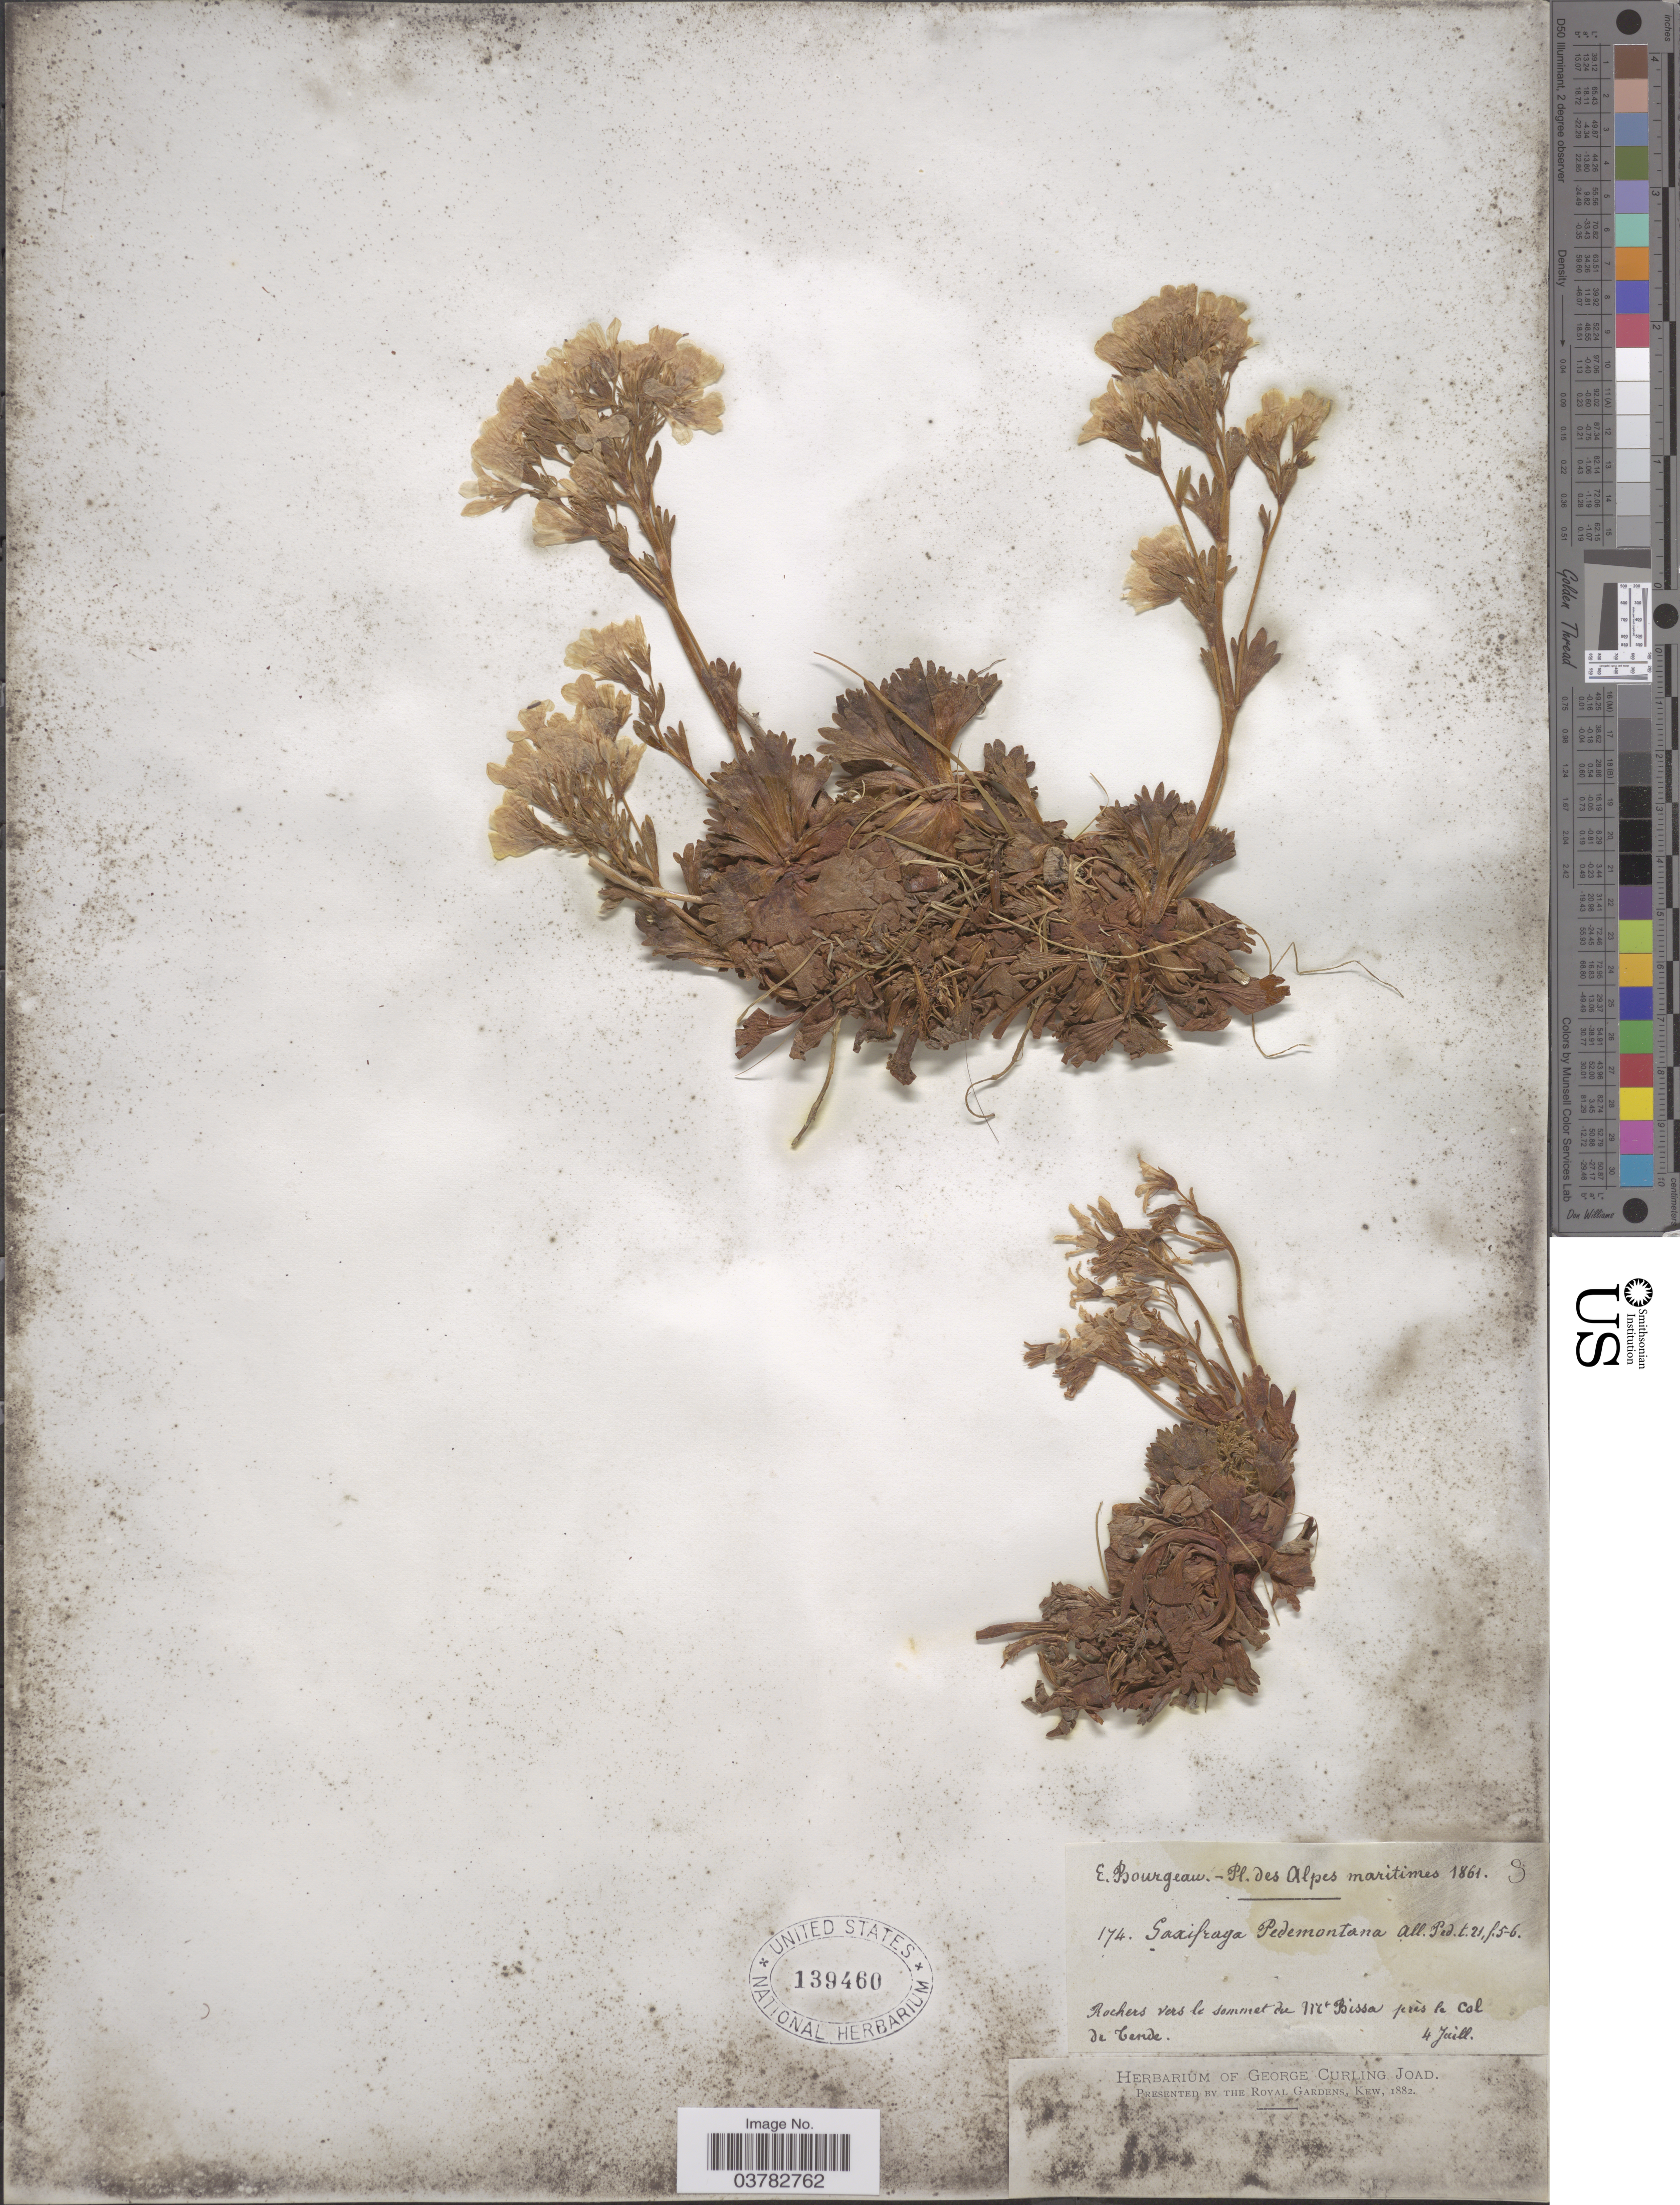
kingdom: Plantae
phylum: Tracheophyta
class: Magnoliopsida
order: Saxifragales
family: Saxifragaceae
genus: Saxifraga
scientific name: Saxifraga pedemontana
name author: All.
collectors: E. Bourgeau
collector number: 174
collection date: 1861-07-04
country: France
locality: Alpes maritimes 1861. Rochers vers le sommet de Mt. Bissa près le col de Tende.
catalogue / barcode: US 139460